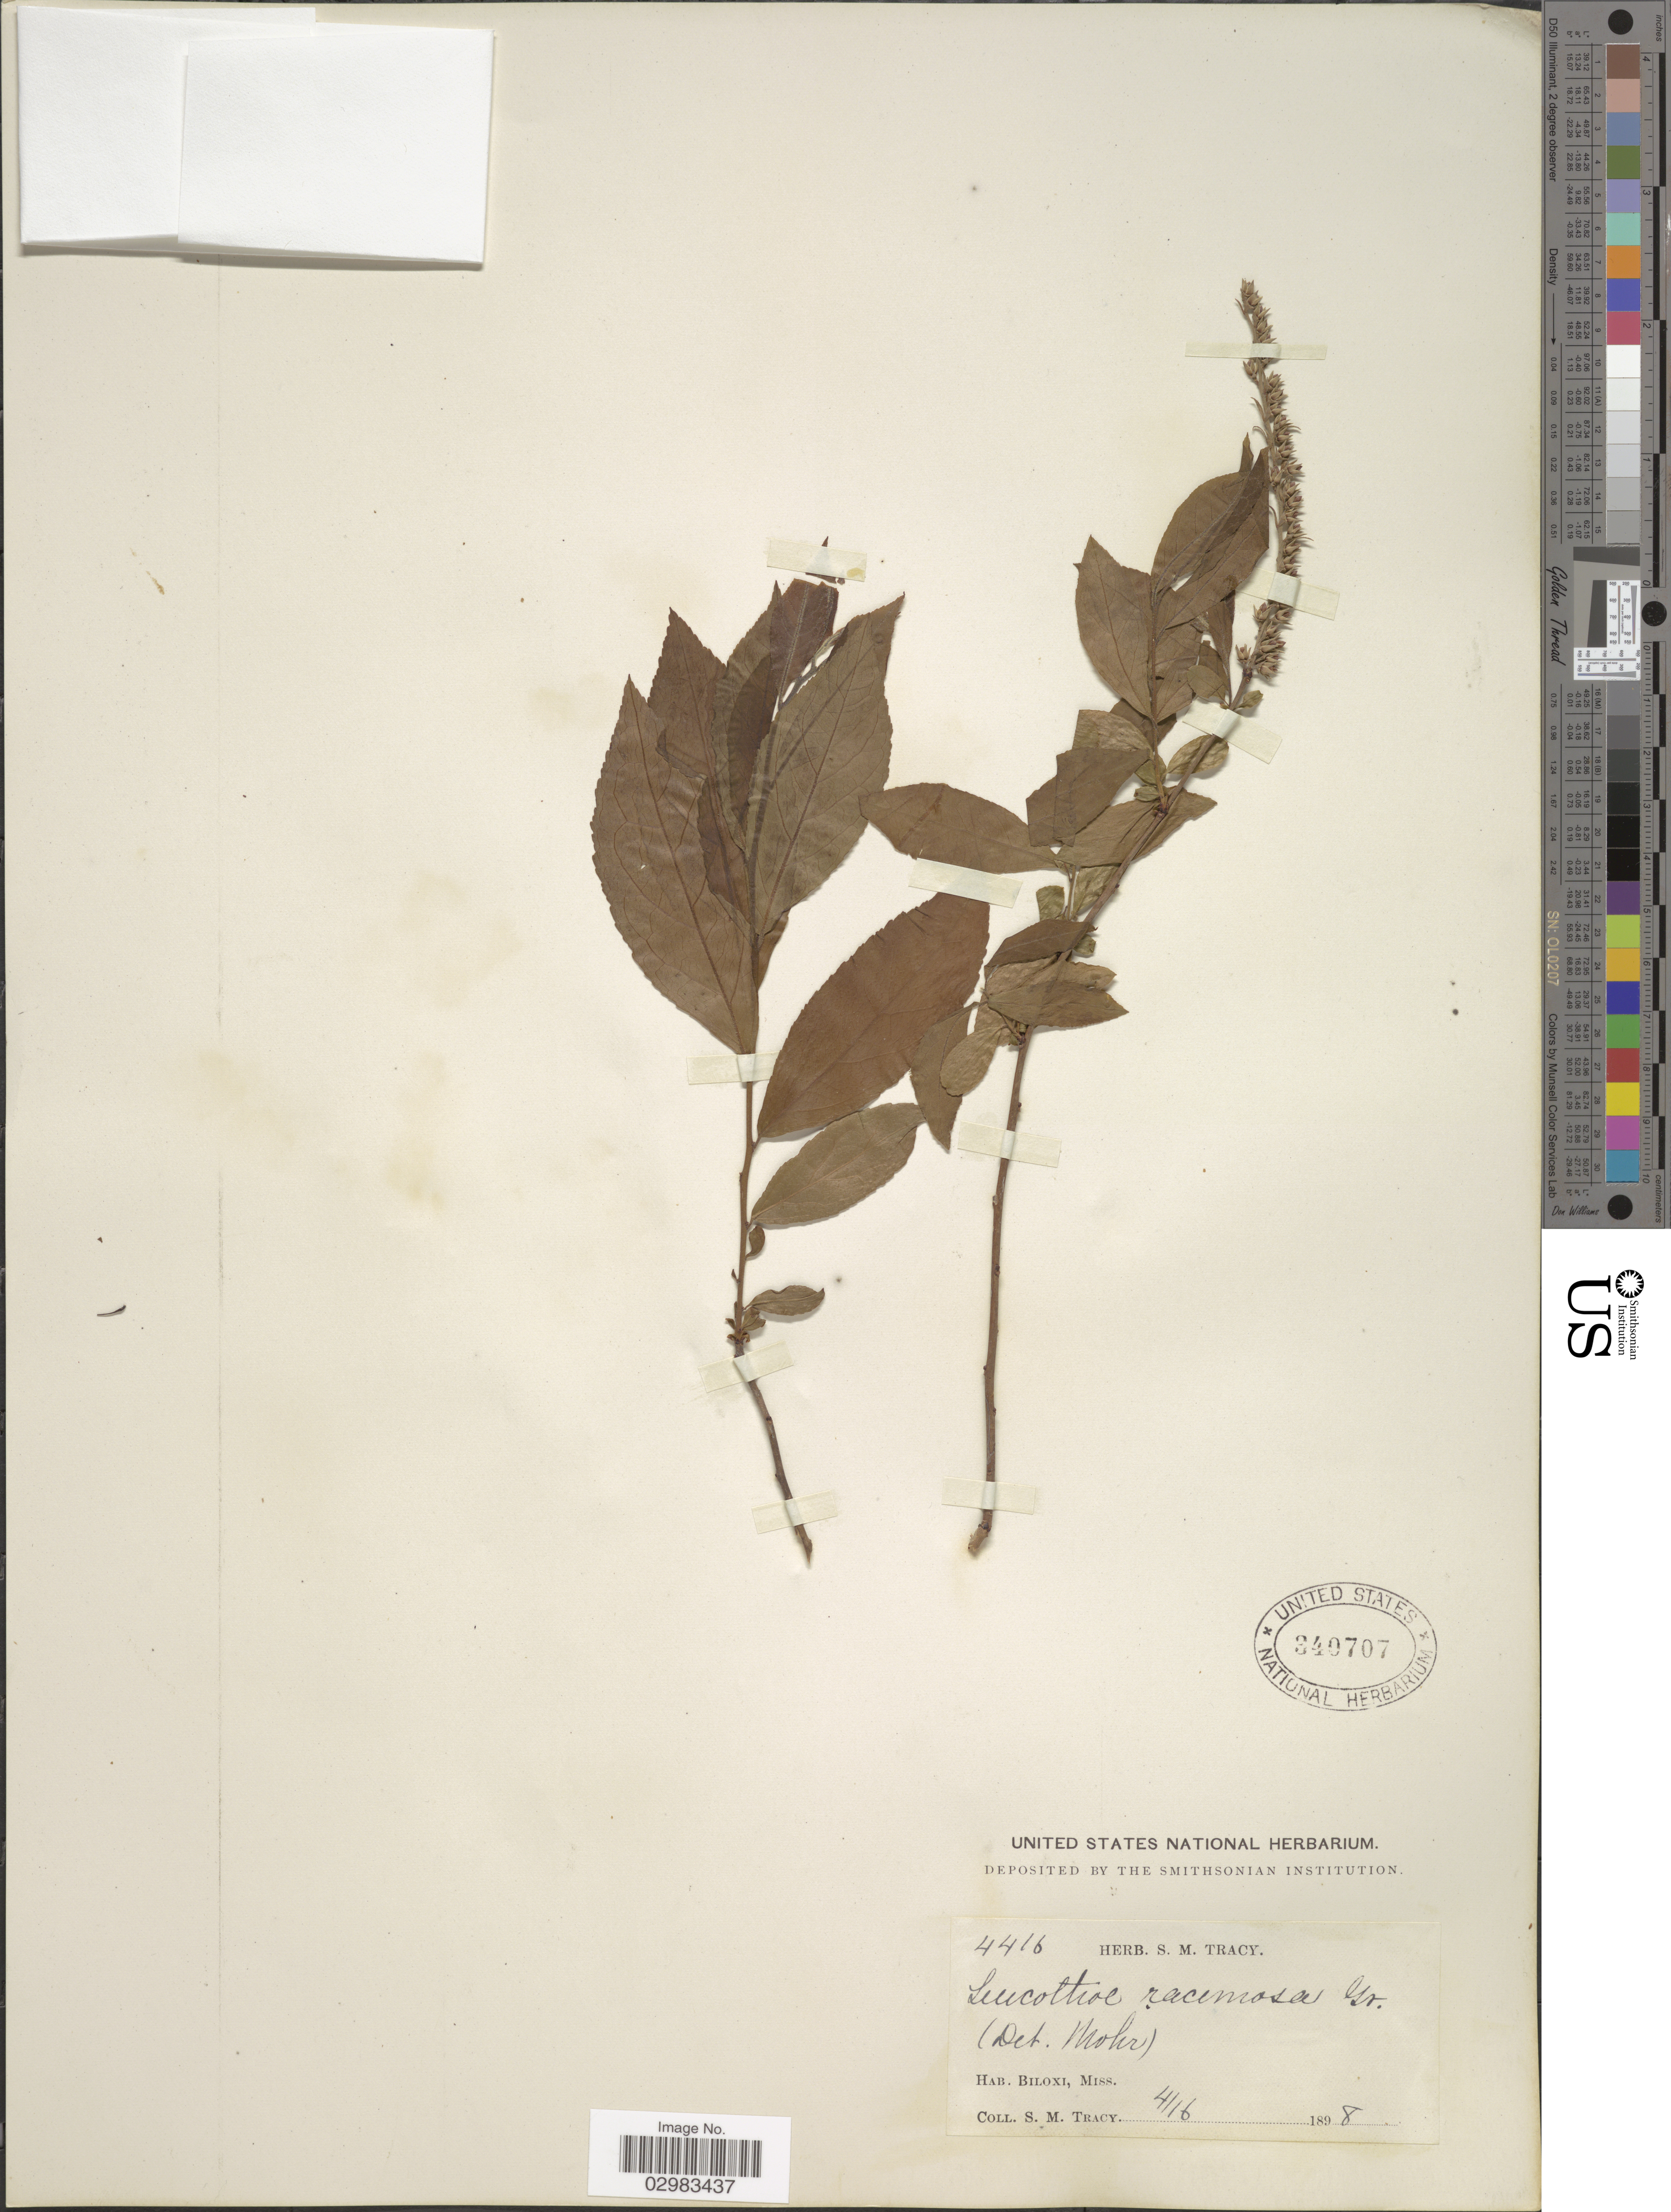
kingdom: Plantae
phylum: Tracheophyta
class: Magnoliopsida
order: Ericales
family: Ericaceae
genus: Leucothoe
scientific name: Leucothoë racemosa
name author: (L.) A. Gray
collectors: S. M. Tracy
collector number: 4416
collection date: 1898-04-16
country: United States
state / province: Mississippi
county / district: Harrison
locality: Biloxi.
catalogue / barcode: US 340707